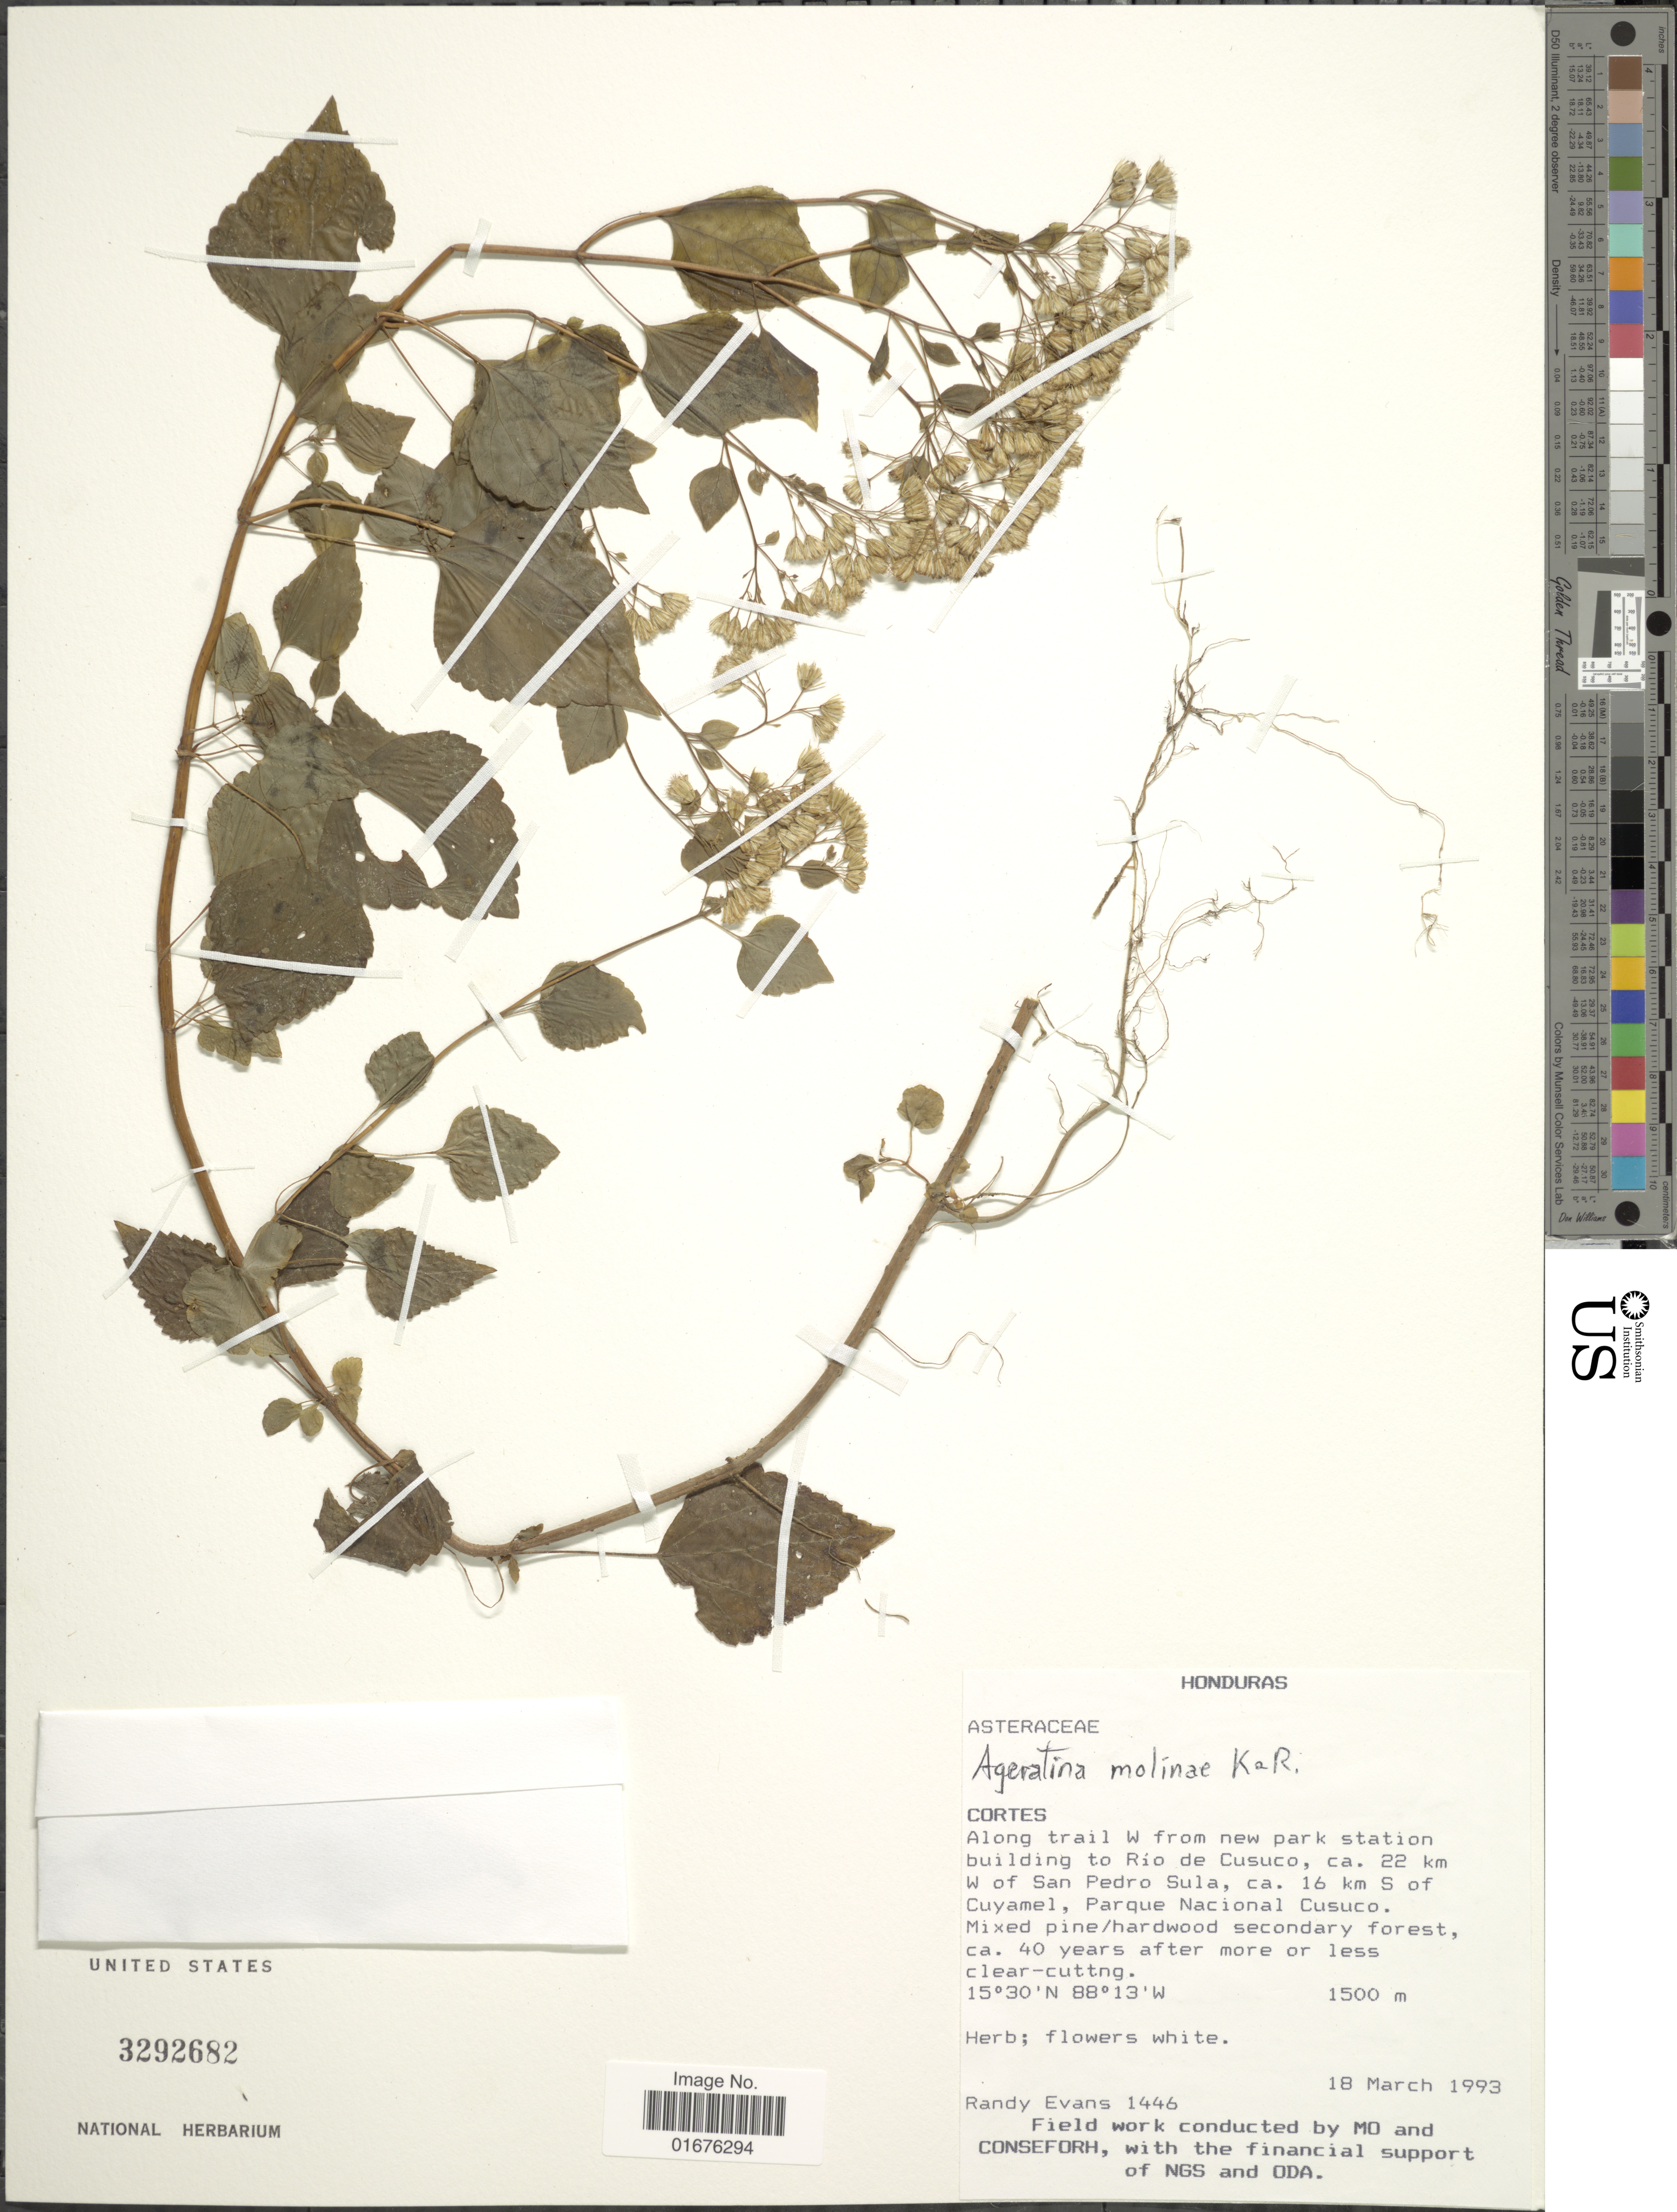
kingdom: Plantae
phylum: Tracheophyta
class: Magnoliopsida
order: Asterales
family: Asteraceae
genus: Ageratina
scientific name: Ageratina molinae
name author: R.M. King & H. Rob.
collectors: R. Evans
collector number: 1446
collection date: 1993-03-18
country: Honduras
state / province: Cortés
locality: Along trail W from new park station building to Río de Cusuco, ca. 22 km W of San Pedro Sula, ca. 16 km S of Cuyamel, Parque Nacional Cusuco, Mixed pine/ hardwood secondary forest, ca. 40 years afters more or less clear-cutting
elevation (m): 1500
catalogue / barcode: US 3292682